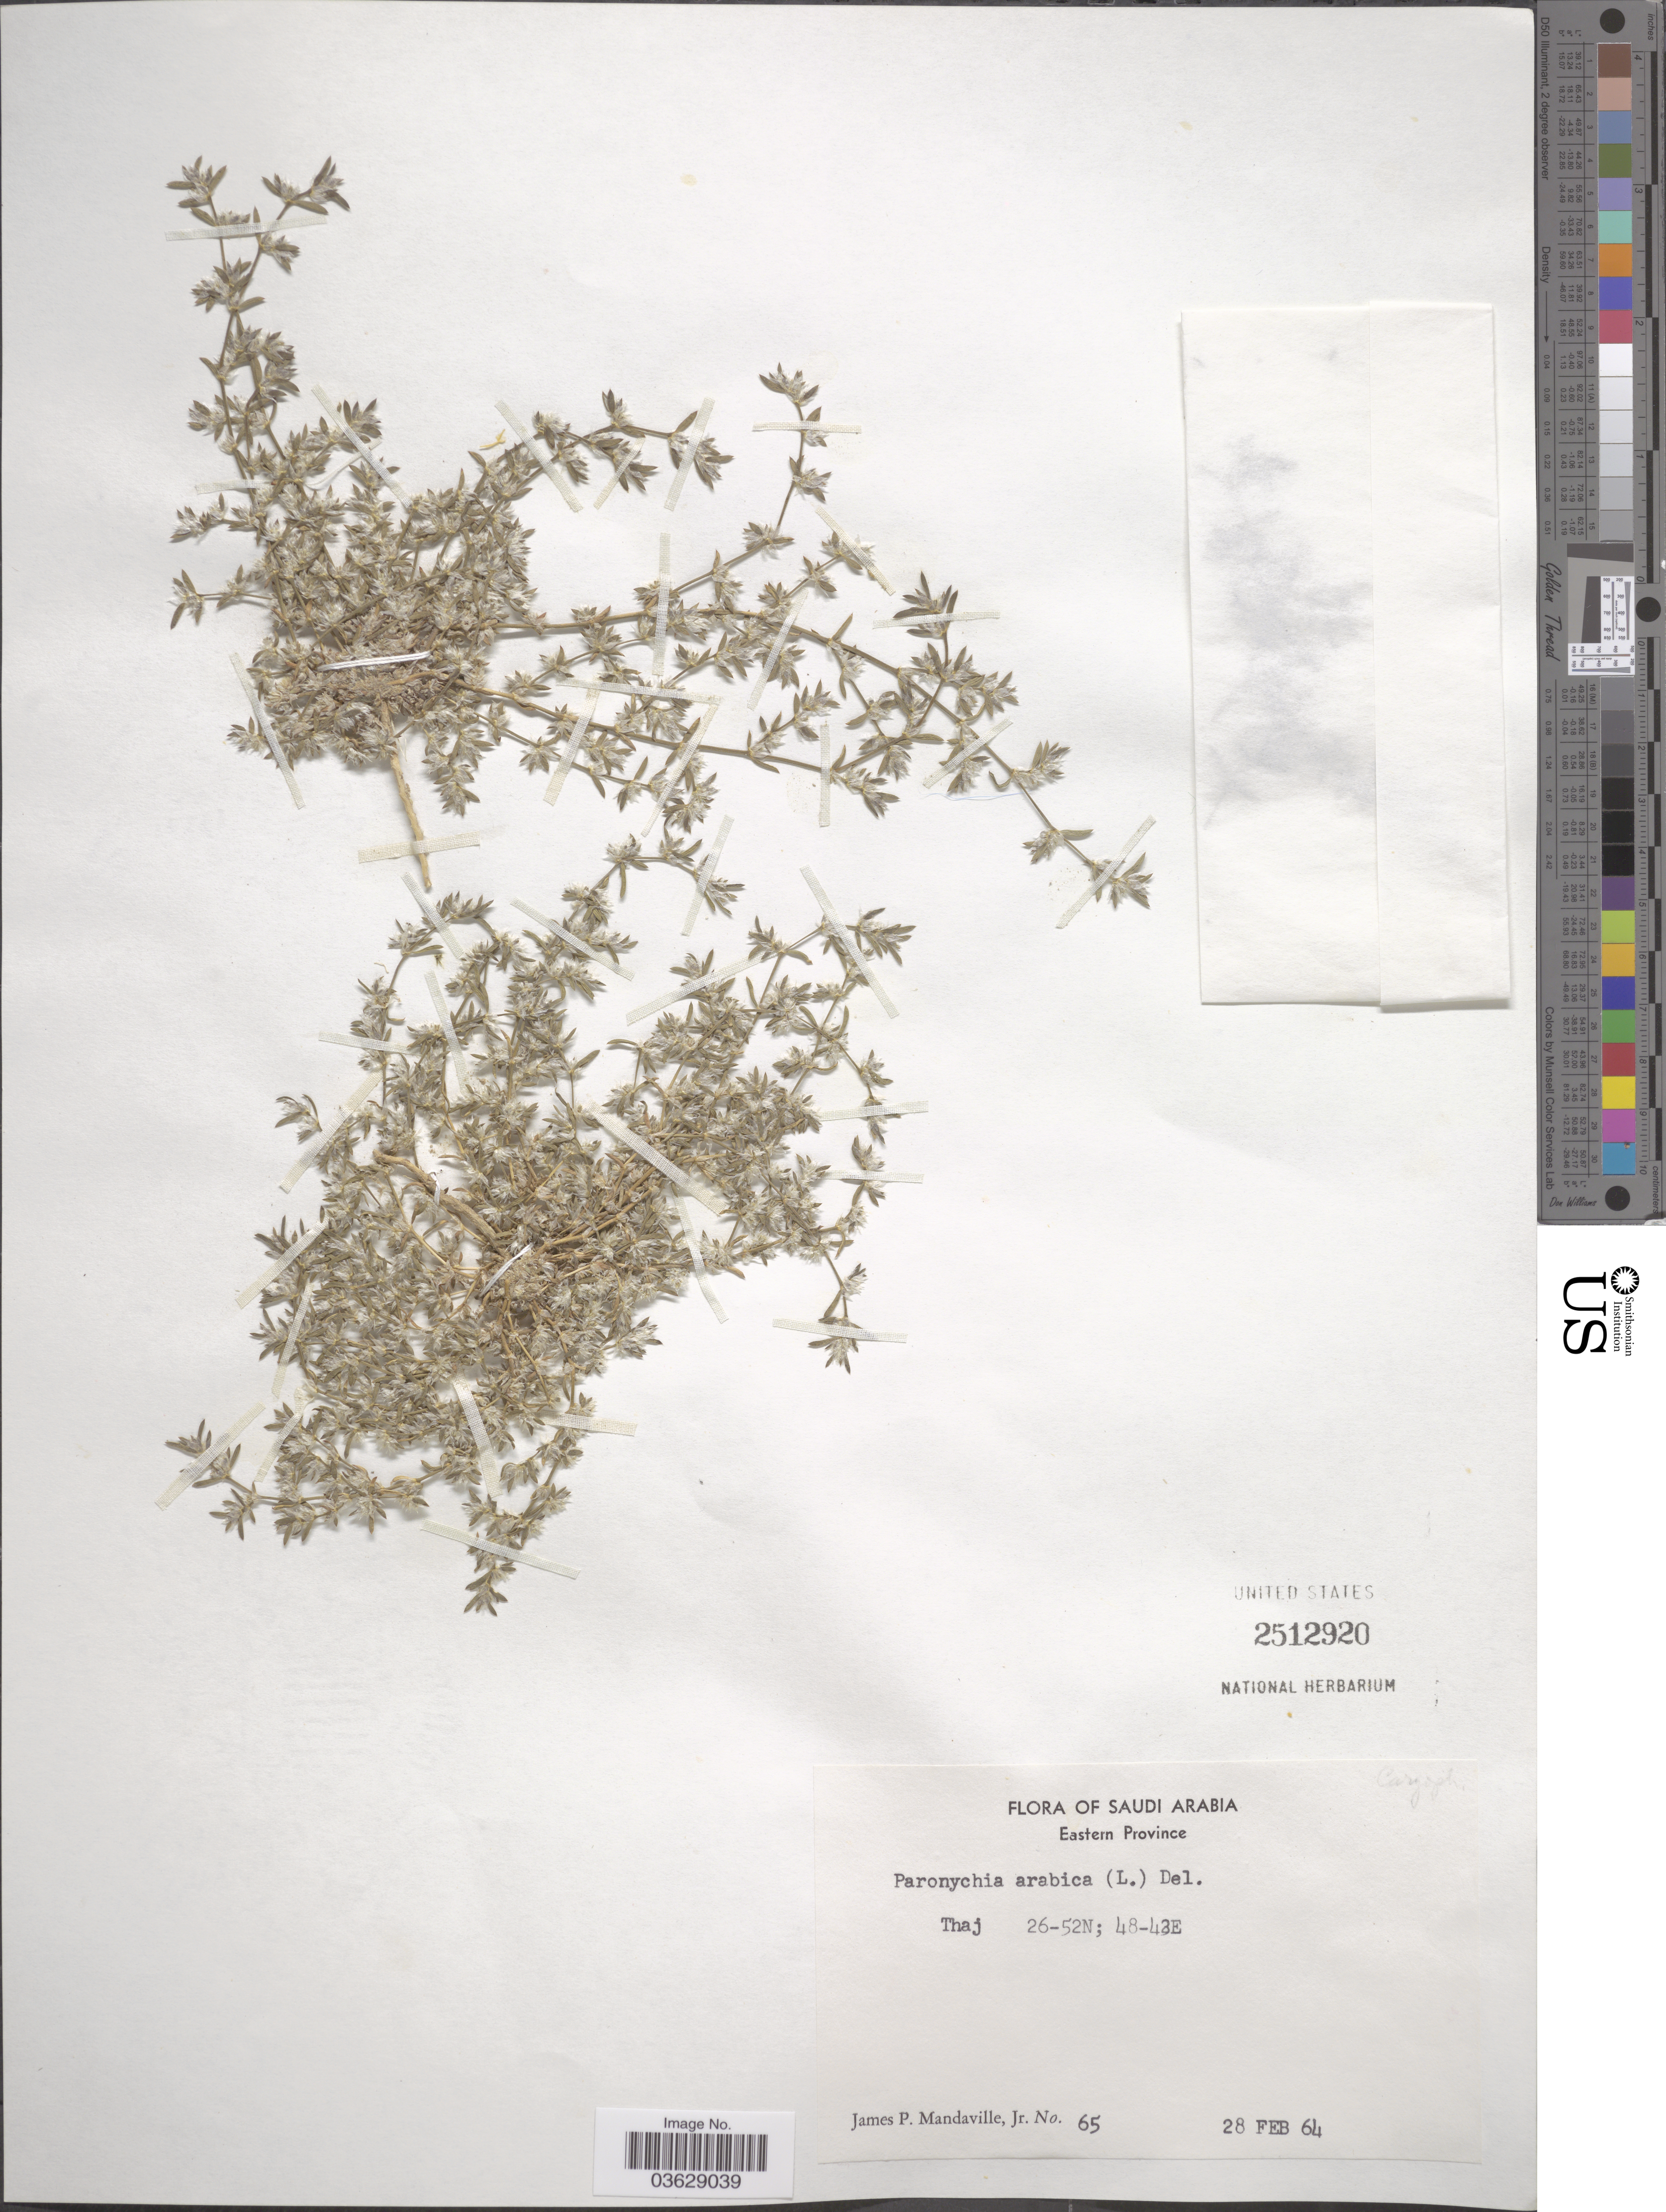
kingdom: Plantae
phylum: Tracheophyta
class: Magnoliopsida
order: Caryophyllales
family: Caryophyllaceae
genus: Paronychia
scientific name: Paronychia arabica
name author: (L.) DC.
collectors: J. Mandaville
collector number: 65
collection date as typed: Transcribed d/m/y: 28/2/64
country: Saudi Arabia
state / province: Ash Sharqiyah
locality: Eastern Province. Thaj.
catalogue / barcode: US 2512920